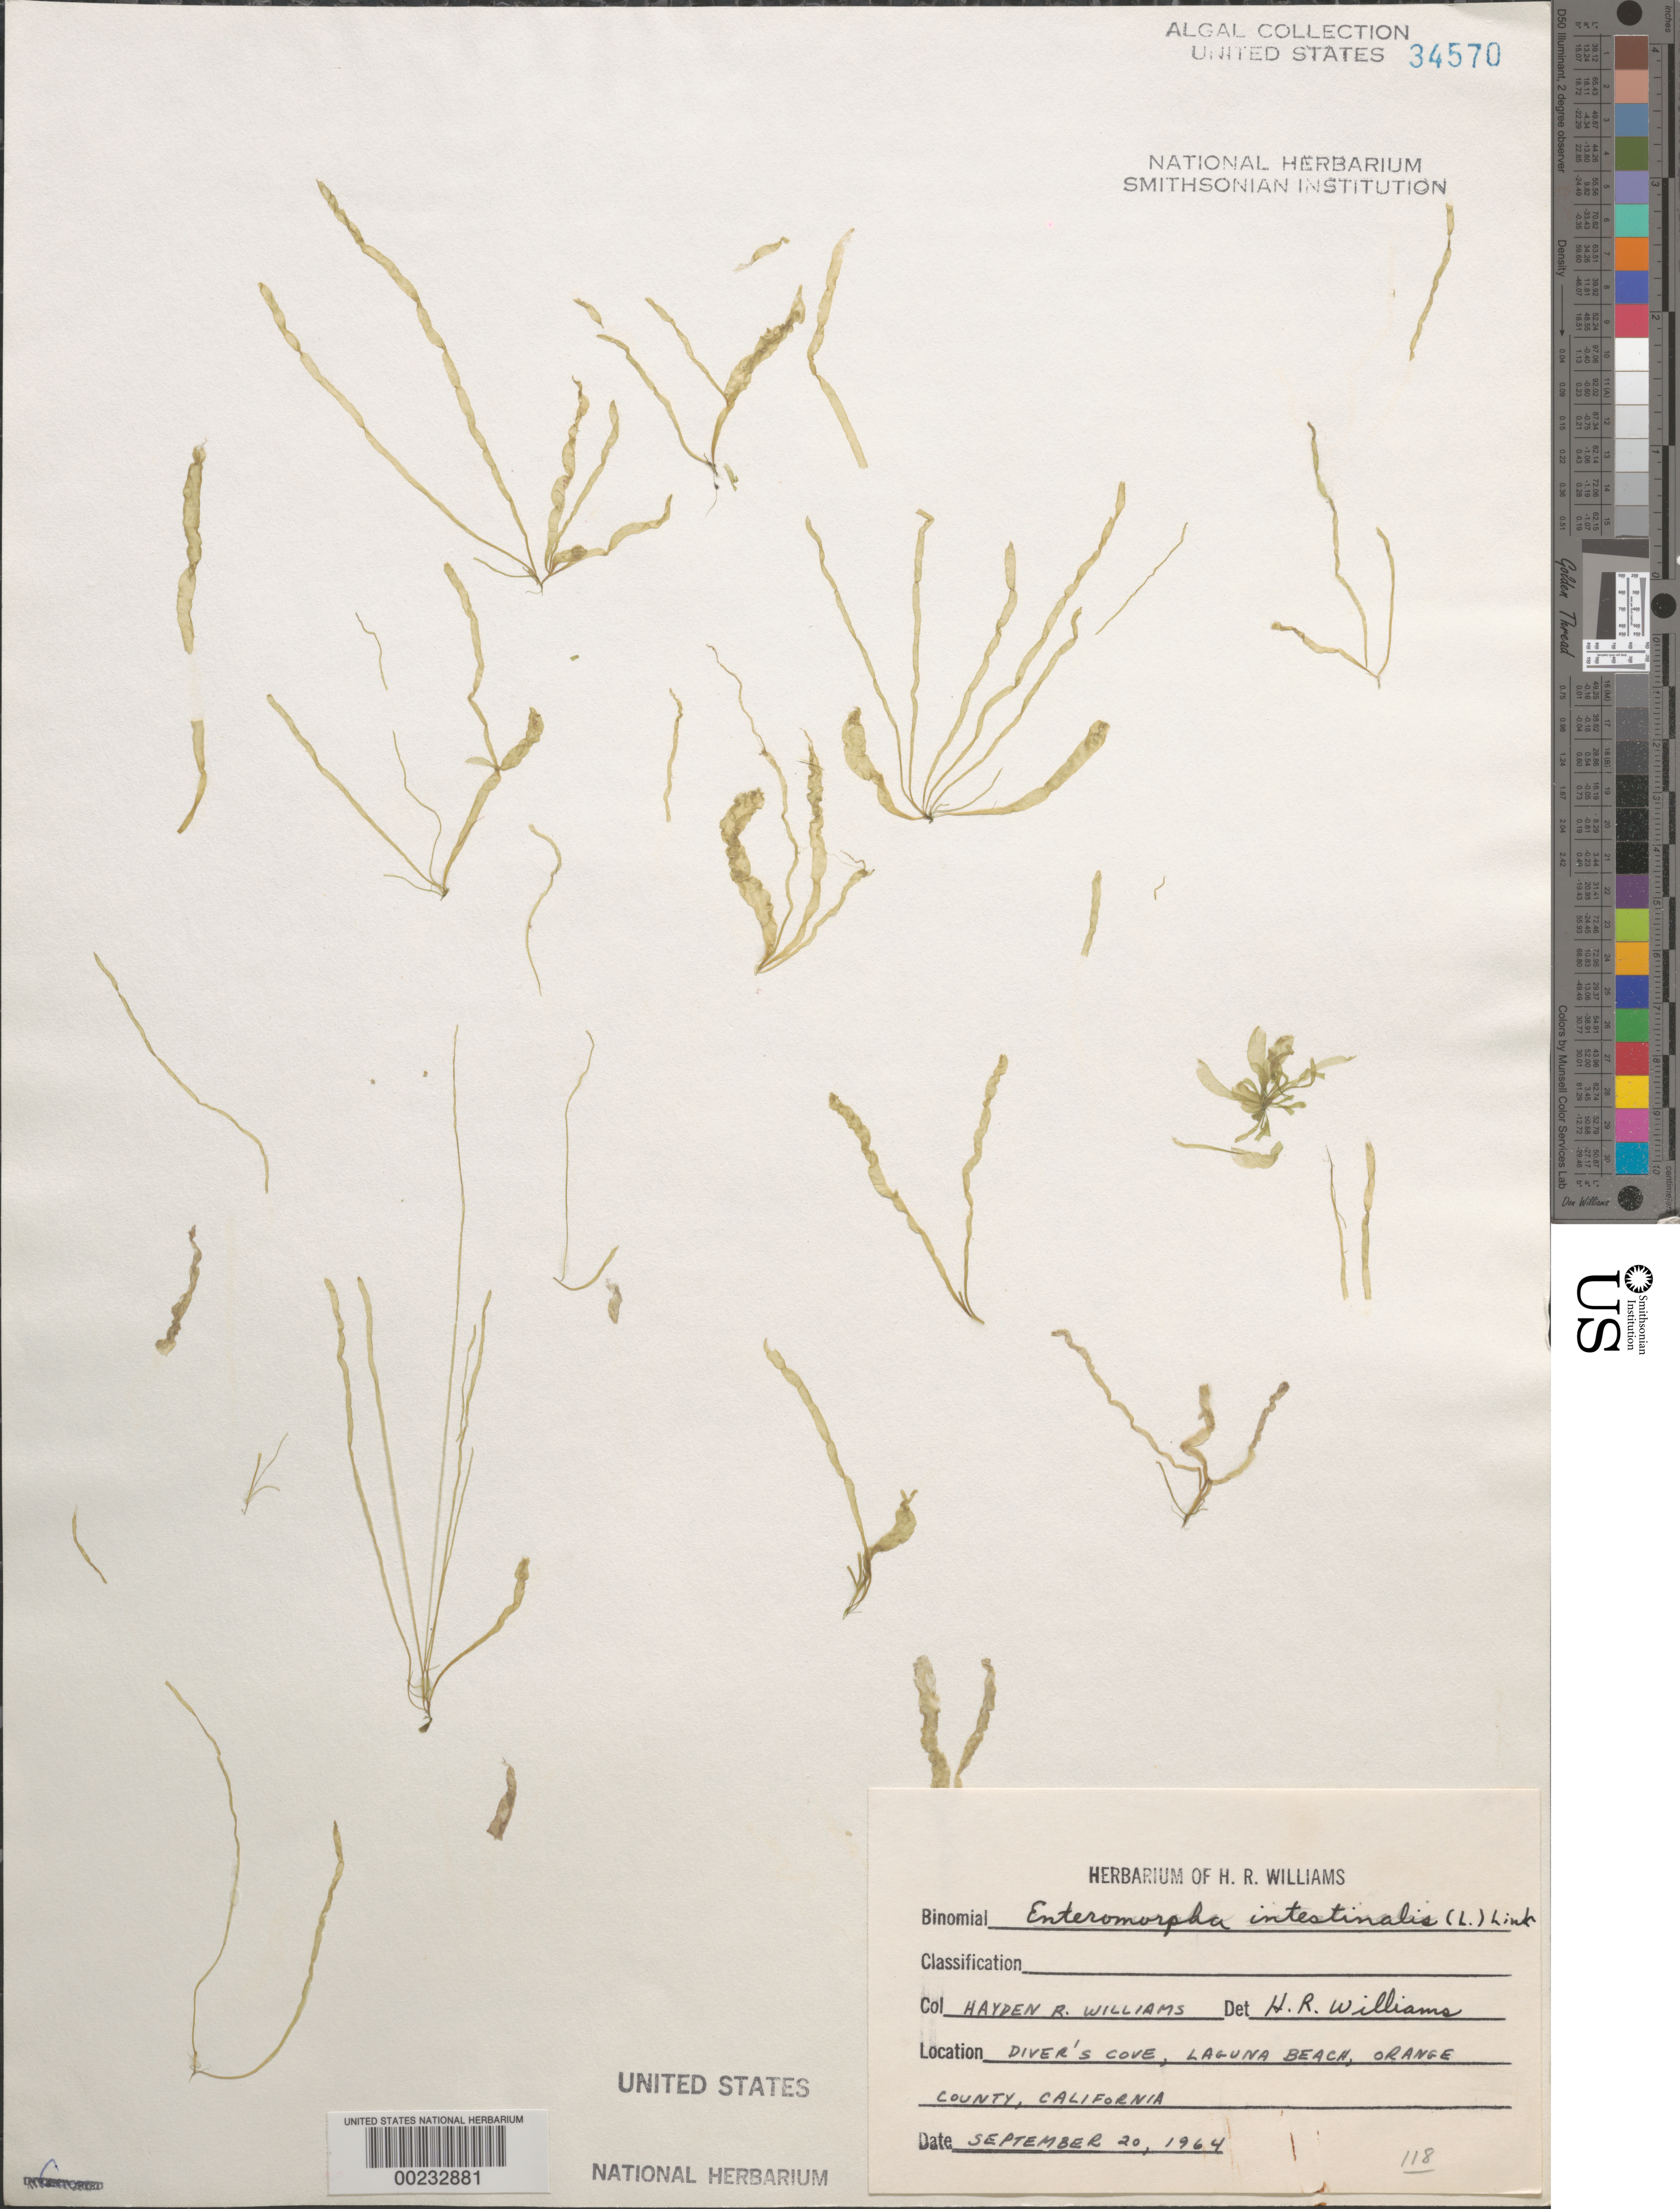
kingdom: Plantae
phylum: Chlorophyta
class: Ulvophyceae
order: Ulvales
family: Ulvaceae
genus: Ulva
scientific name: Ulva intestinalis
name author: L.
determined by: Algae name updating Project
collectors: H. R. Williams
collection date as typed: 20 Sep 1964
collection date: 1964-09-20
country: United States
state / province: California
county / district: Orange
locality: Laguna Beach, Diver's Cove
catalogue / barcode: US 34570